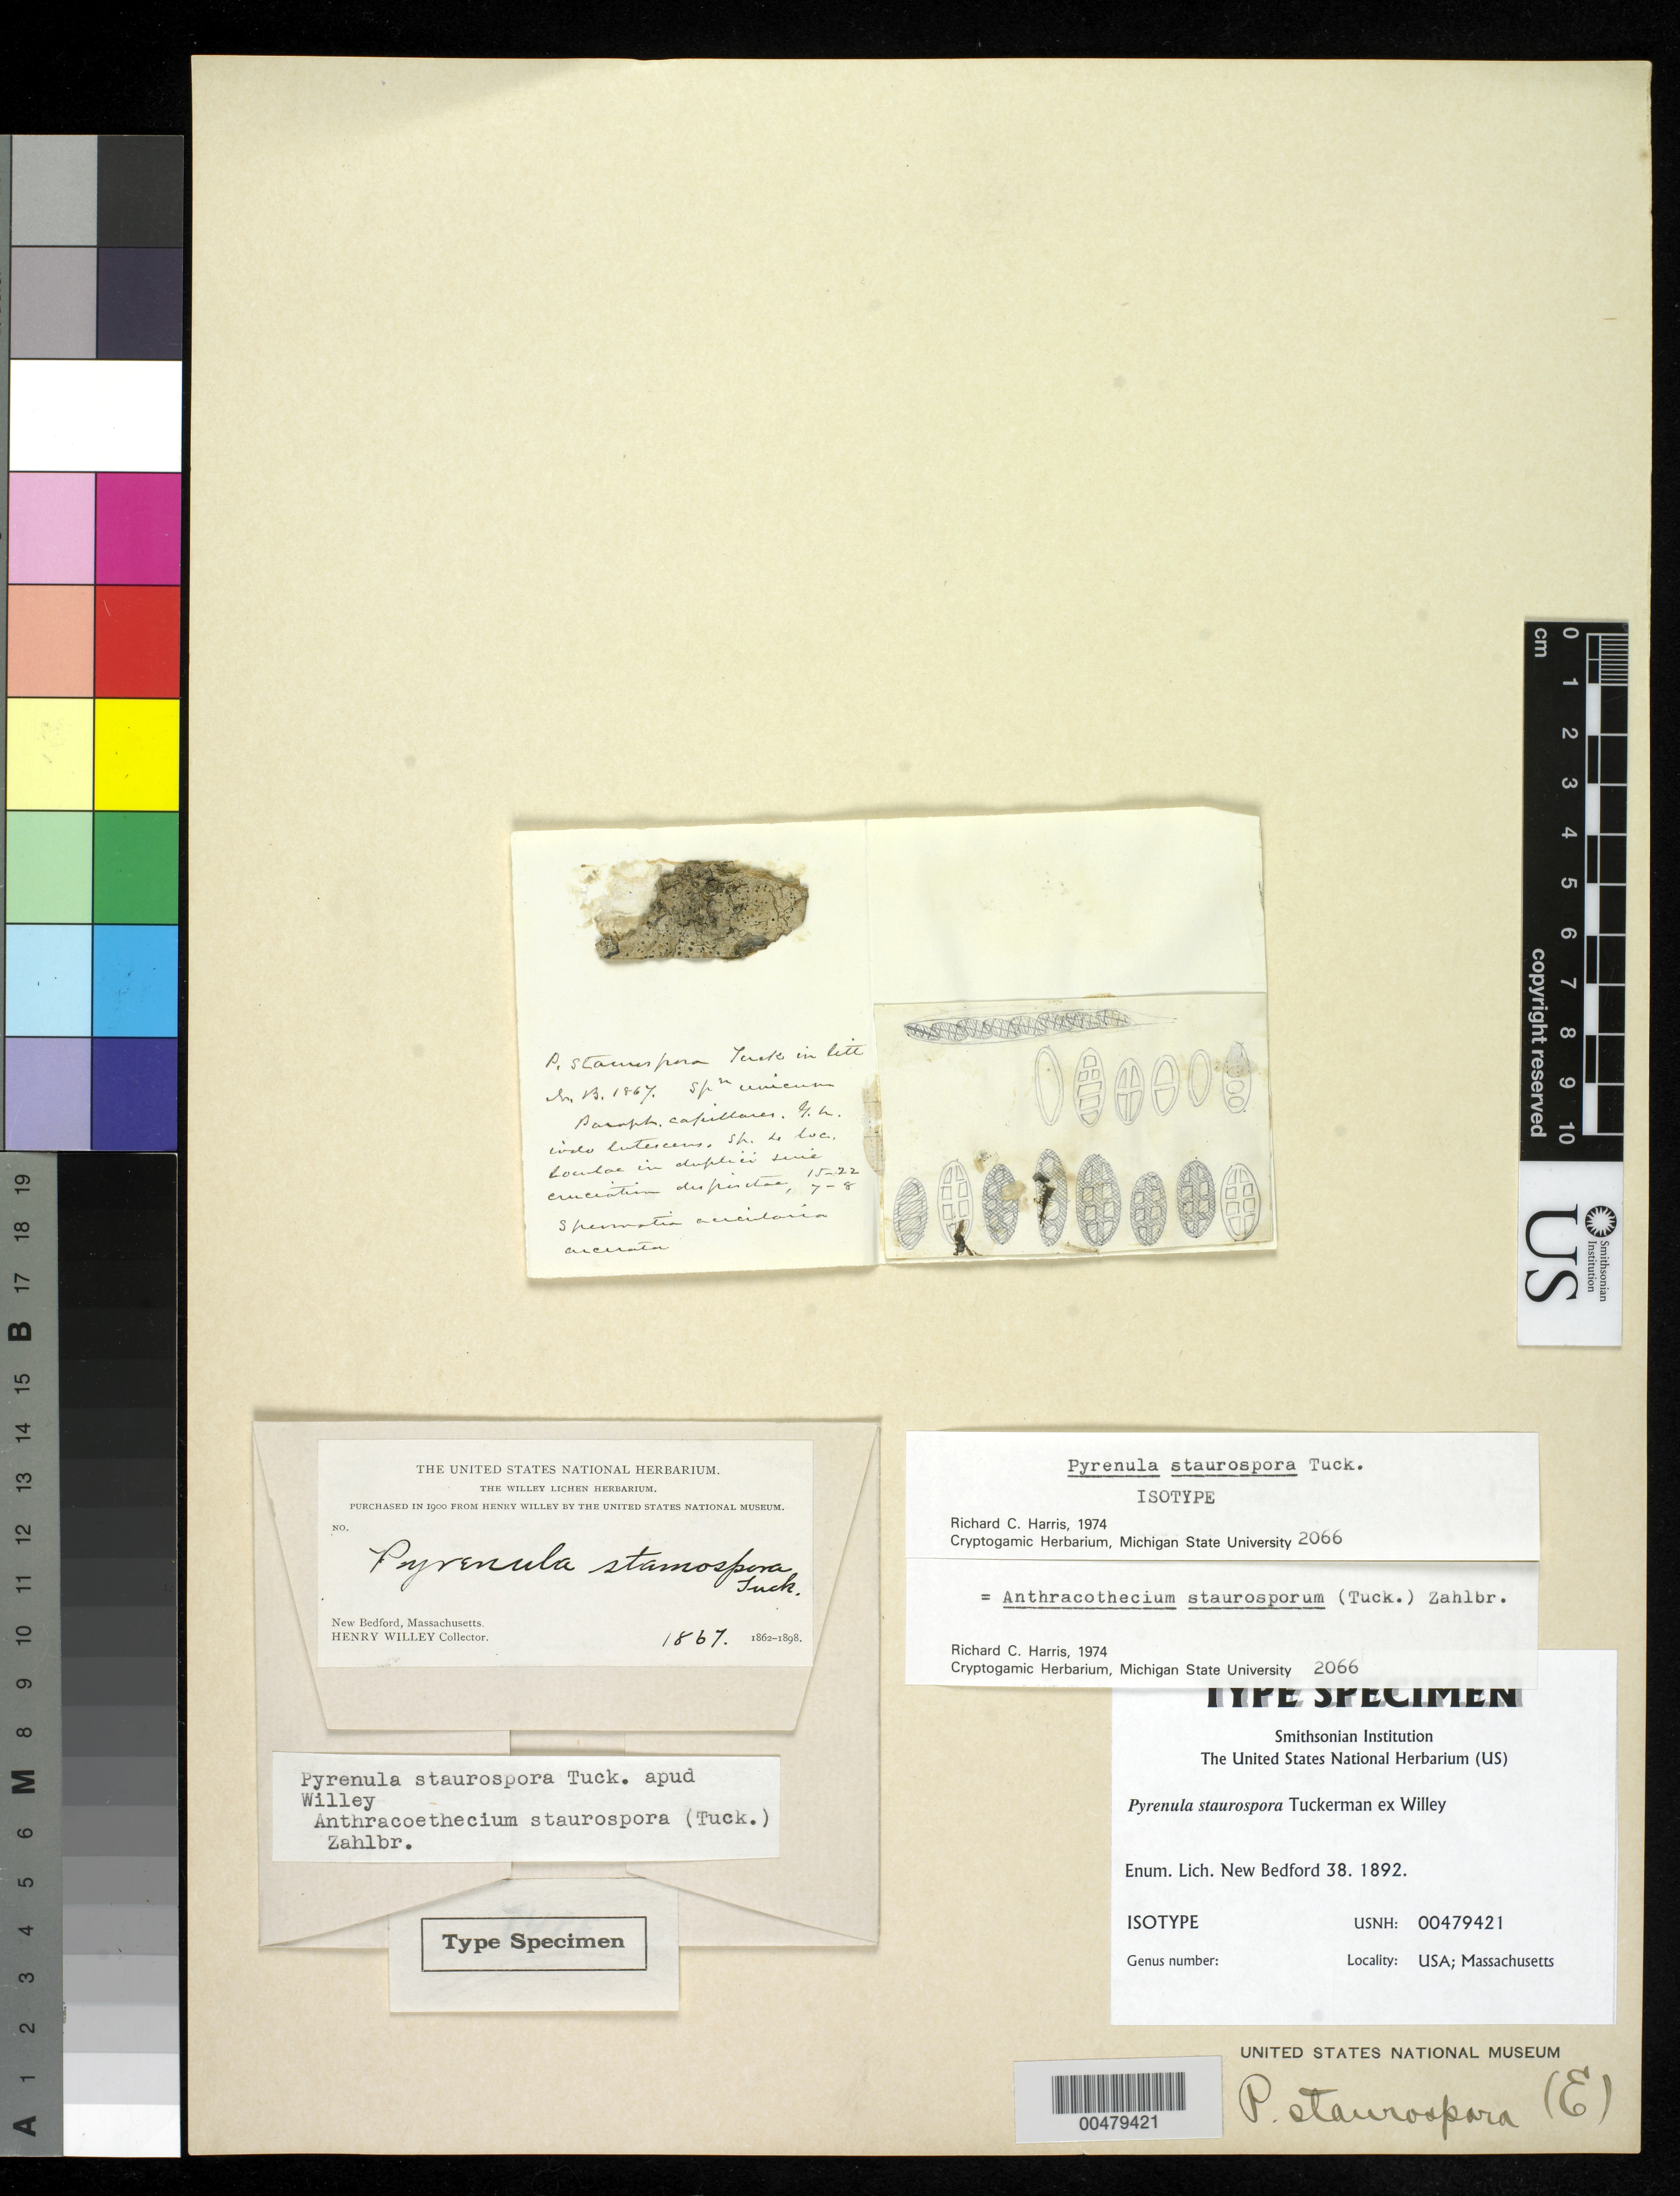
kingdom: Fungi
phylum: Ascomycota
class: Eurotiomycetes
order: Pyrenulales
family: Pyrenulaceae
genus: Pyrenula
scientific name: Pyrenula staurospora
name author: Tuck. ex Willey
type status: Isotype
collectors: H. Willey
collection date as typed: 1867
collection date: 1867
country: United States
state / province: Massachusetts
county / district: Bristol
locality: New Bedford.